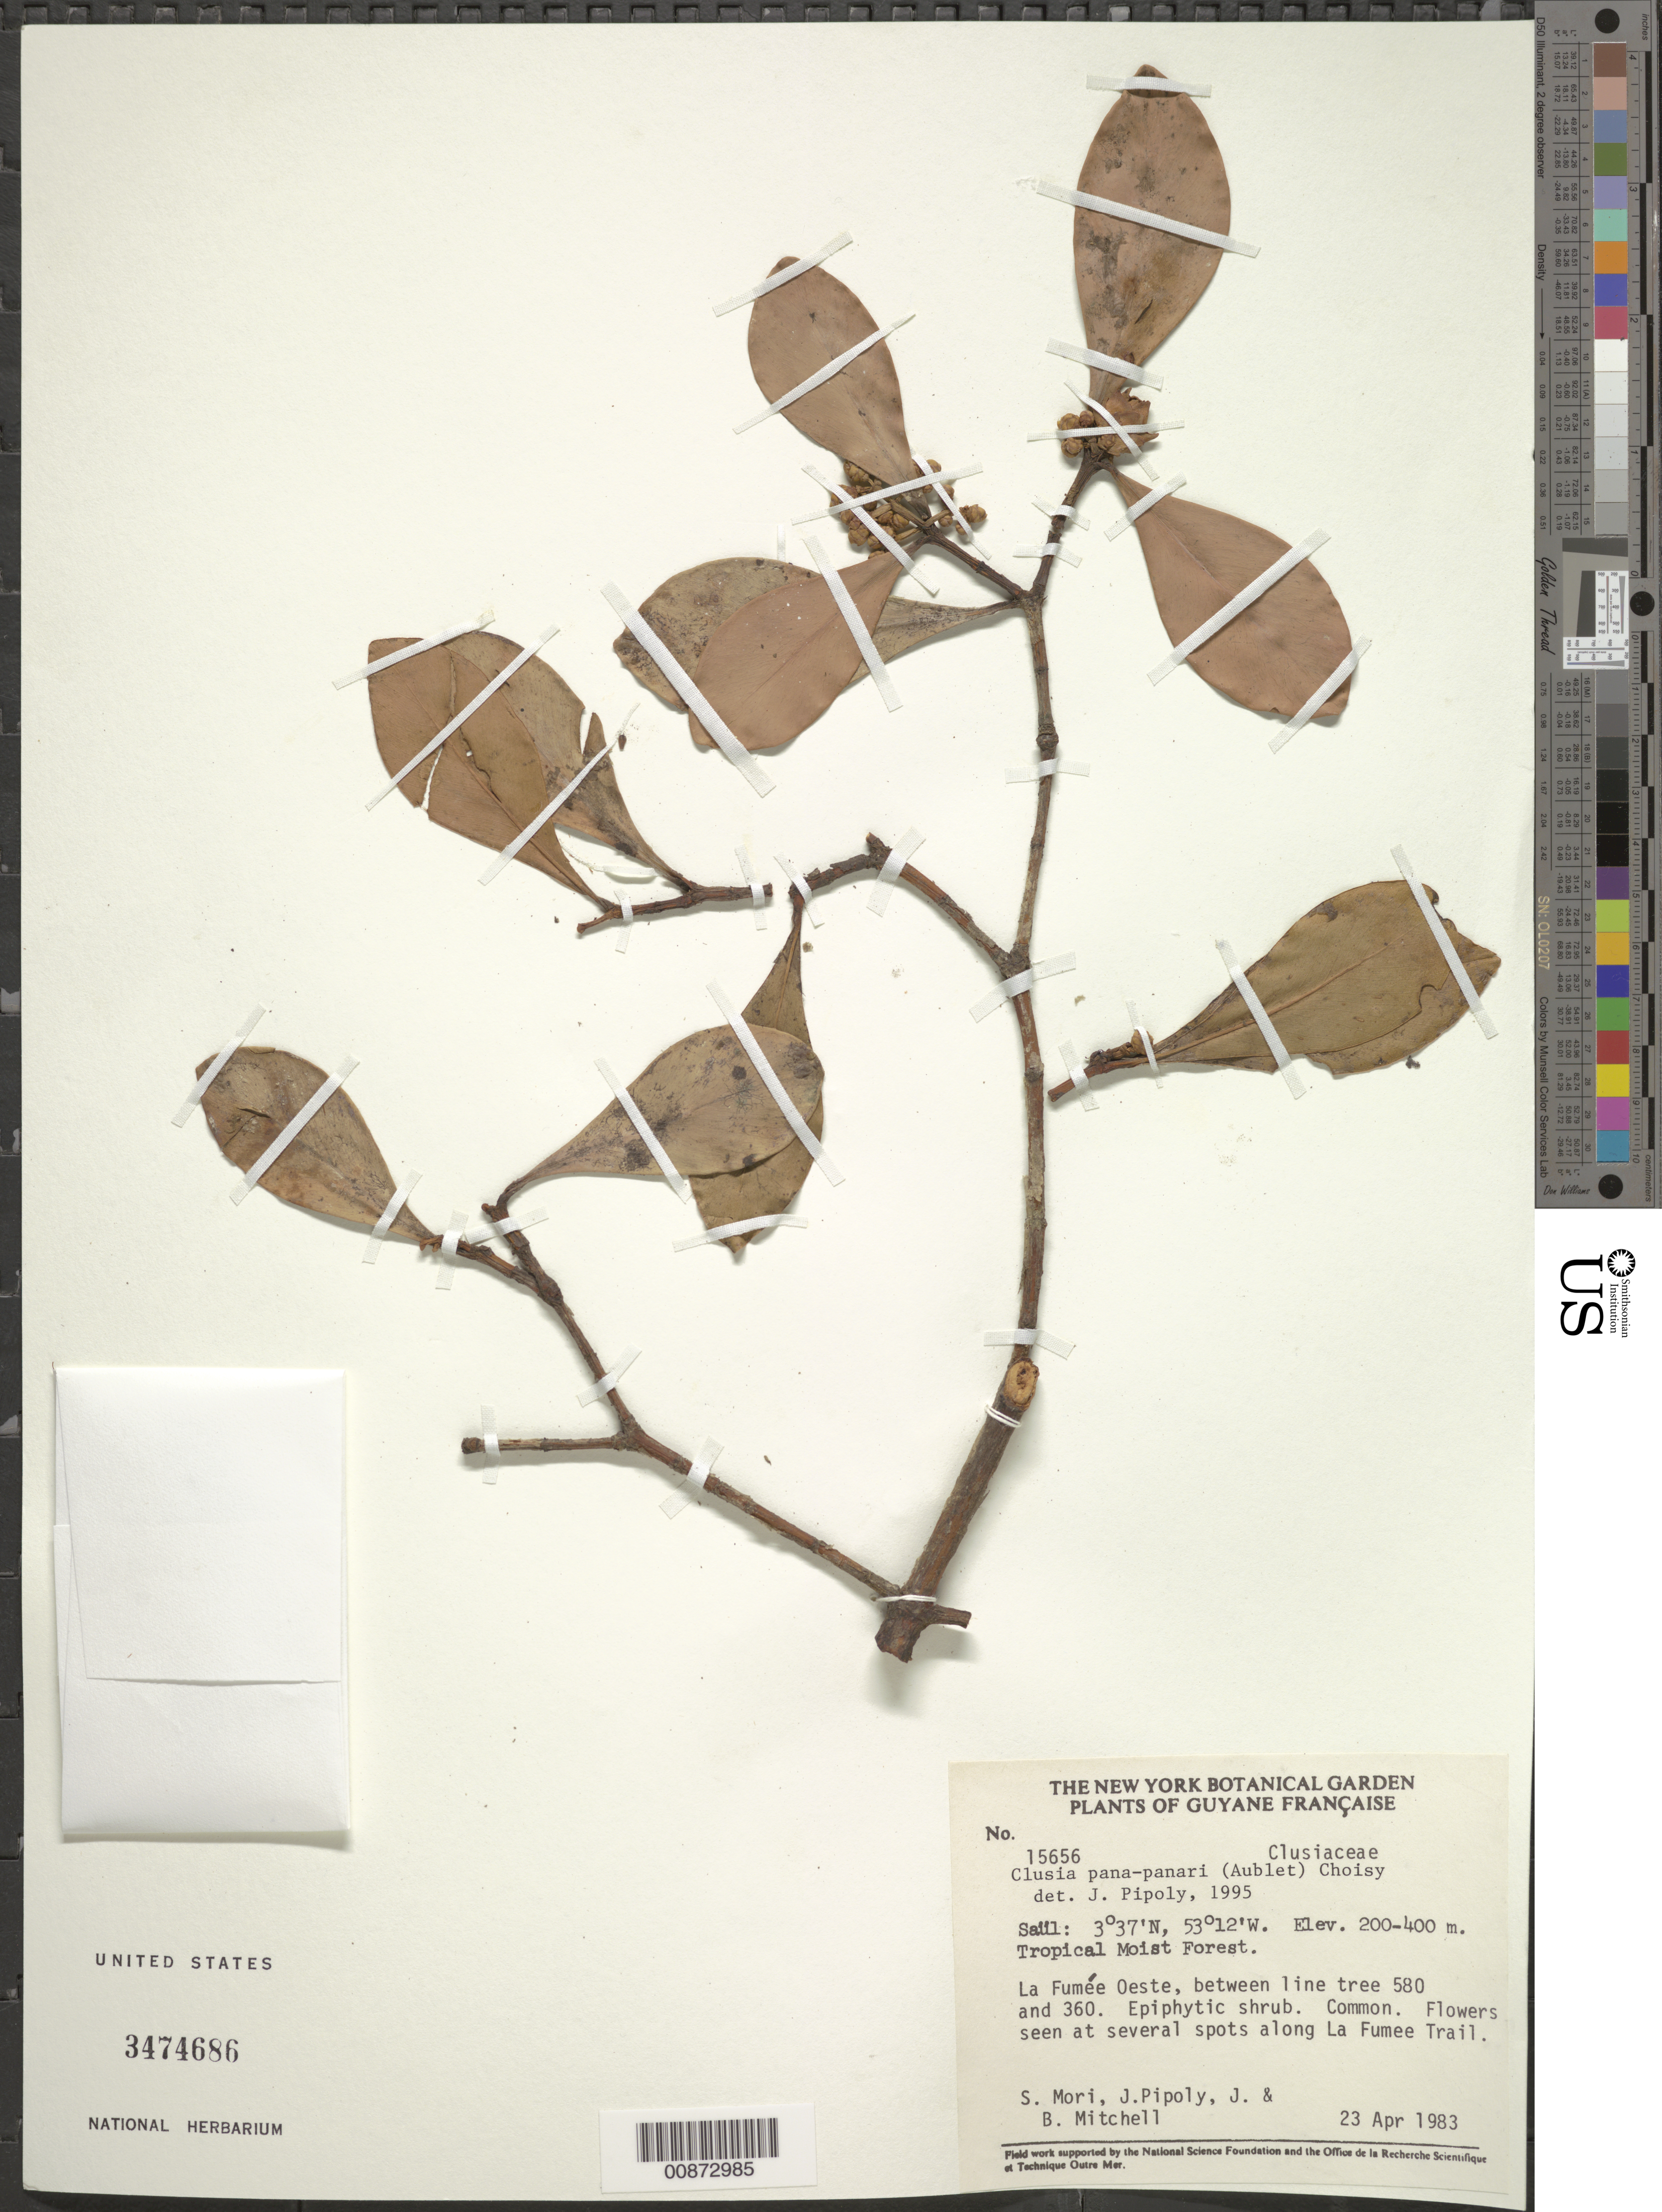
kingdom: Plantae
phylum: Tracheophyta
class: Magnoliopsida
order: Malpighiales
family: Clusiaceae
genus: Clusia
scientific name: Clusia panapanari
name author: (Aubl.) Choisy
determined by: Pipoly, J. J., III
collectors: S. Mori, J. J. Pipoly & B. Mitchell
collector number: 15656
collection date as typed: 23-Apr-83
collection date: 1983-04-23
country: French Guiana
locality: Saül, La Fumée Oeste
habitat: Tropical moist forest; along trail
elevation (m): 200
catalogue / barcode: US 3474686